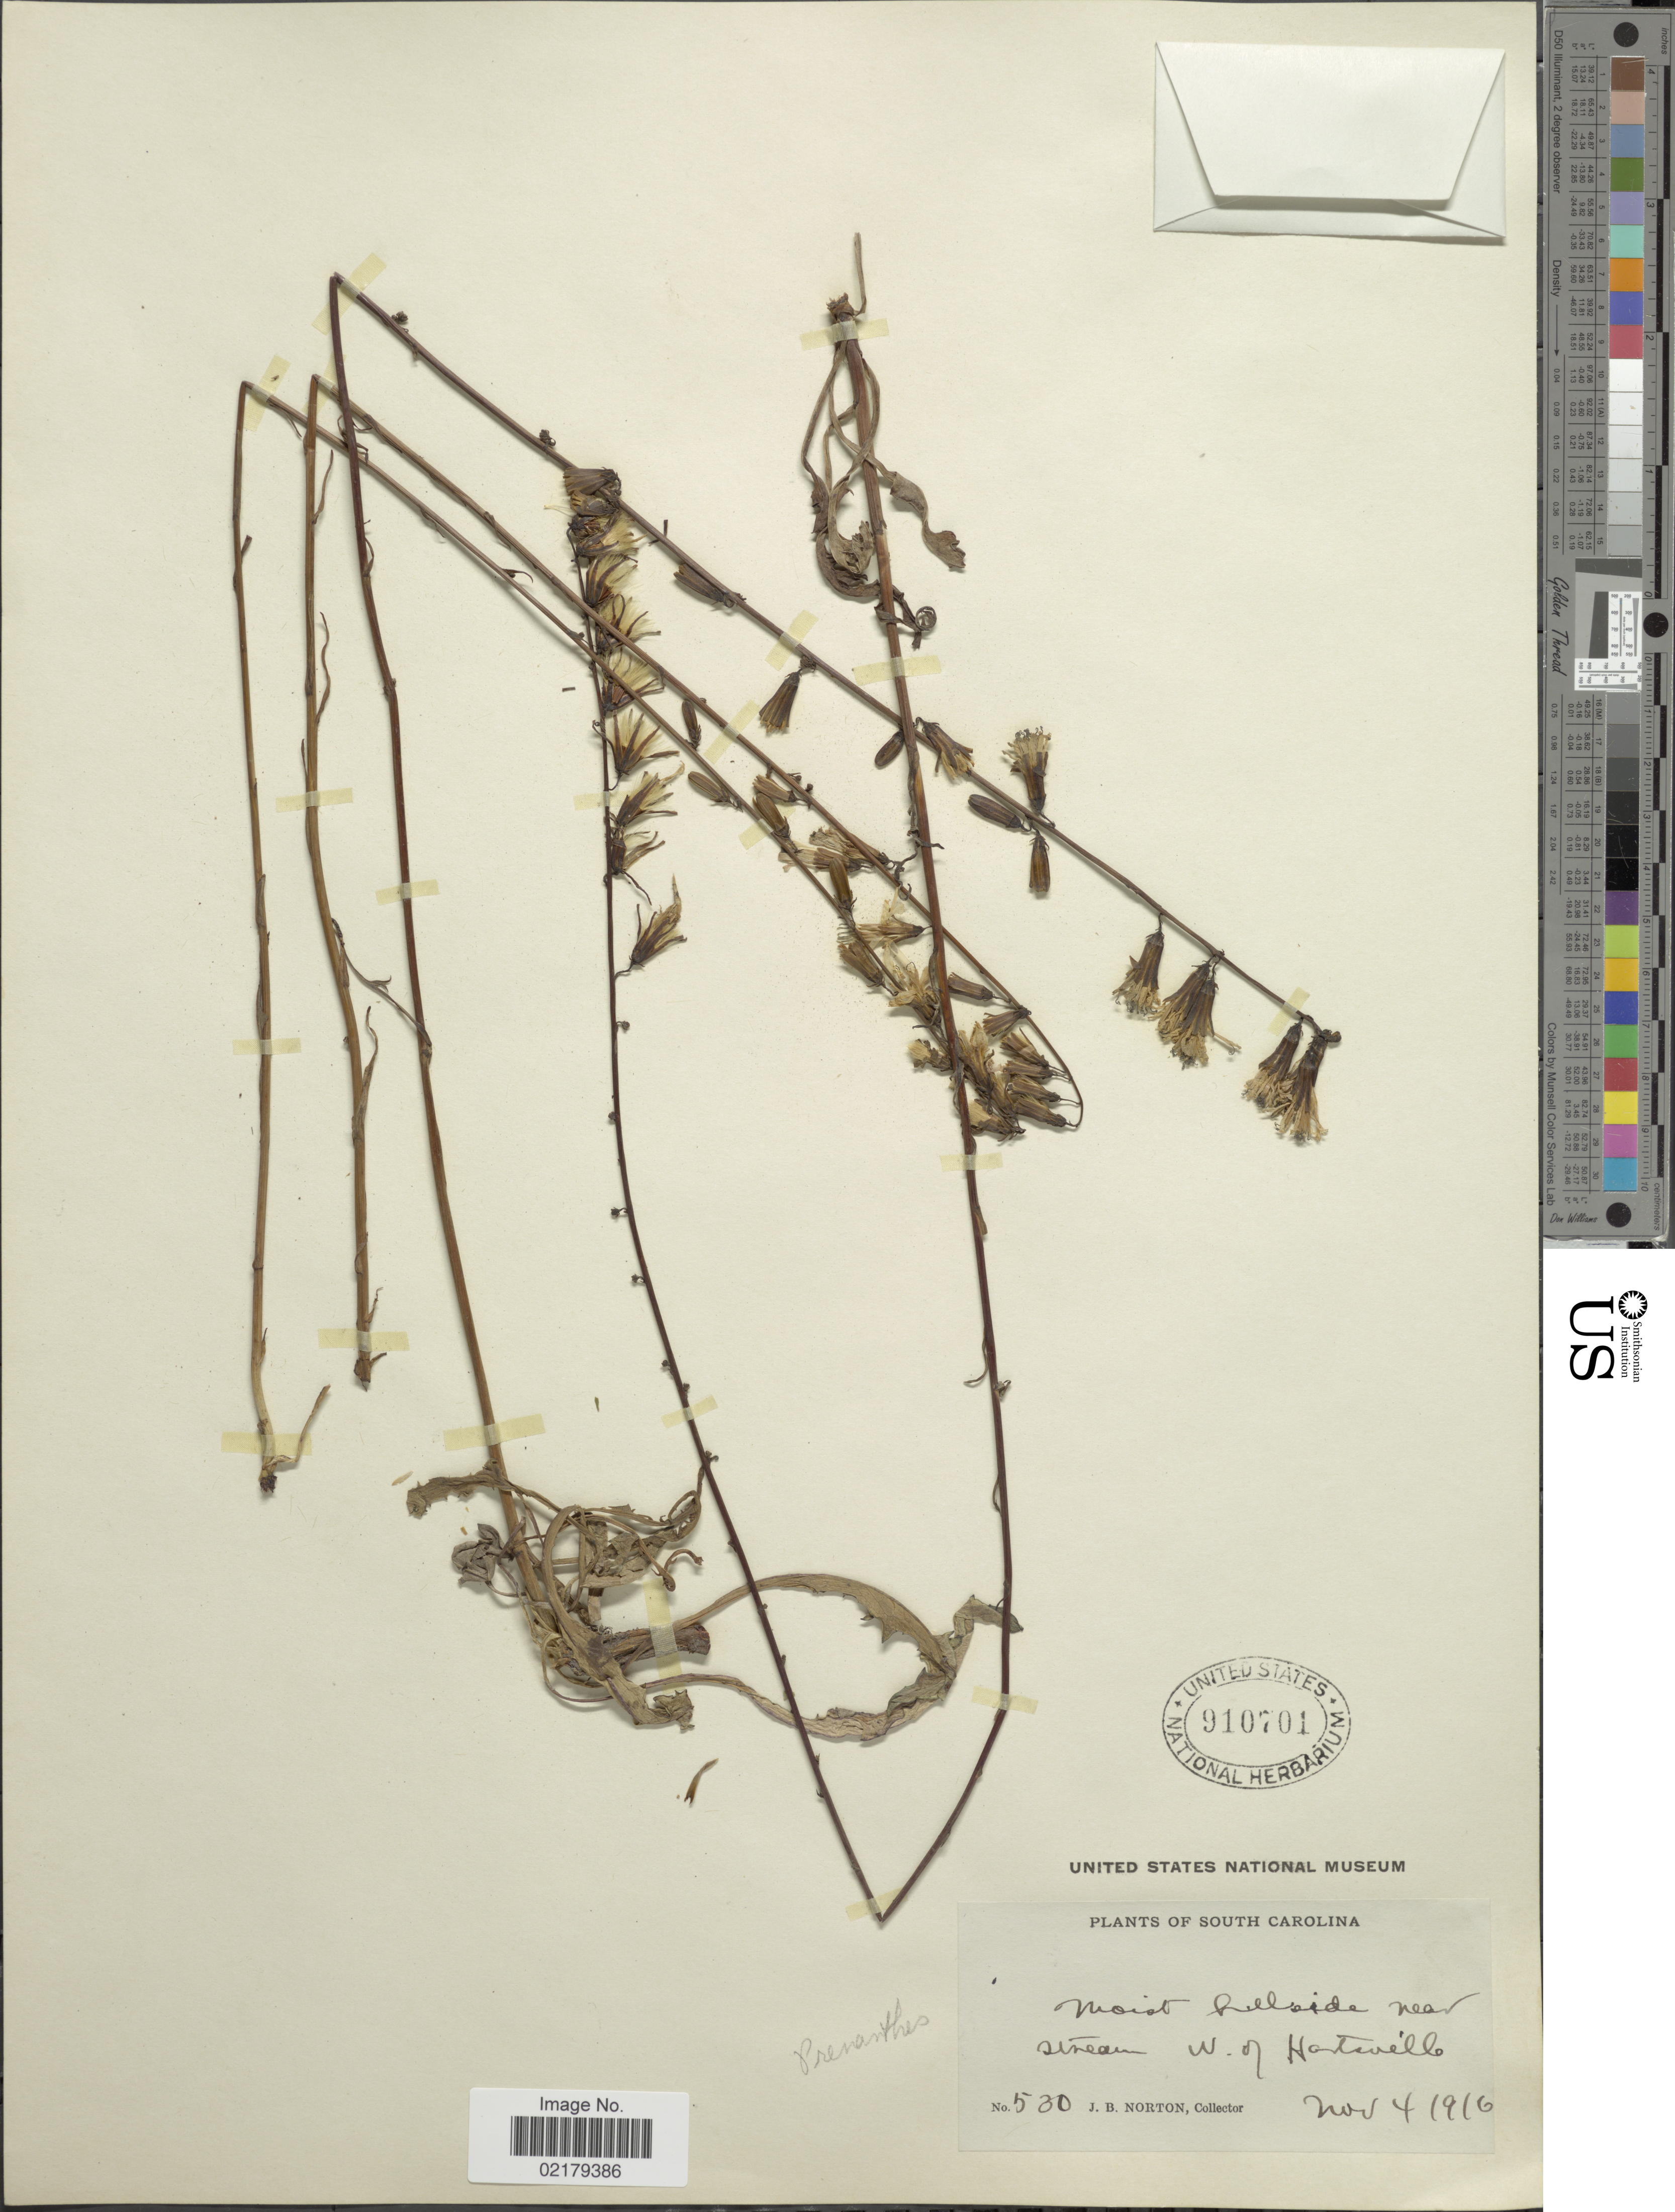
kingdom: Plantae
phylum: Tracheophyta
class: Magnoliopsida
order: Asterales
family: Asteraceae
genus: Prenanthes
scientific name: Prenanthes sp.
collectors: J. B. Norton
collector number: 530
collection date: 1916-11-04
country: United States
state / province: South Carolina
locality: Stream, W. of Hartsville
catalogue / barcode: US 910701